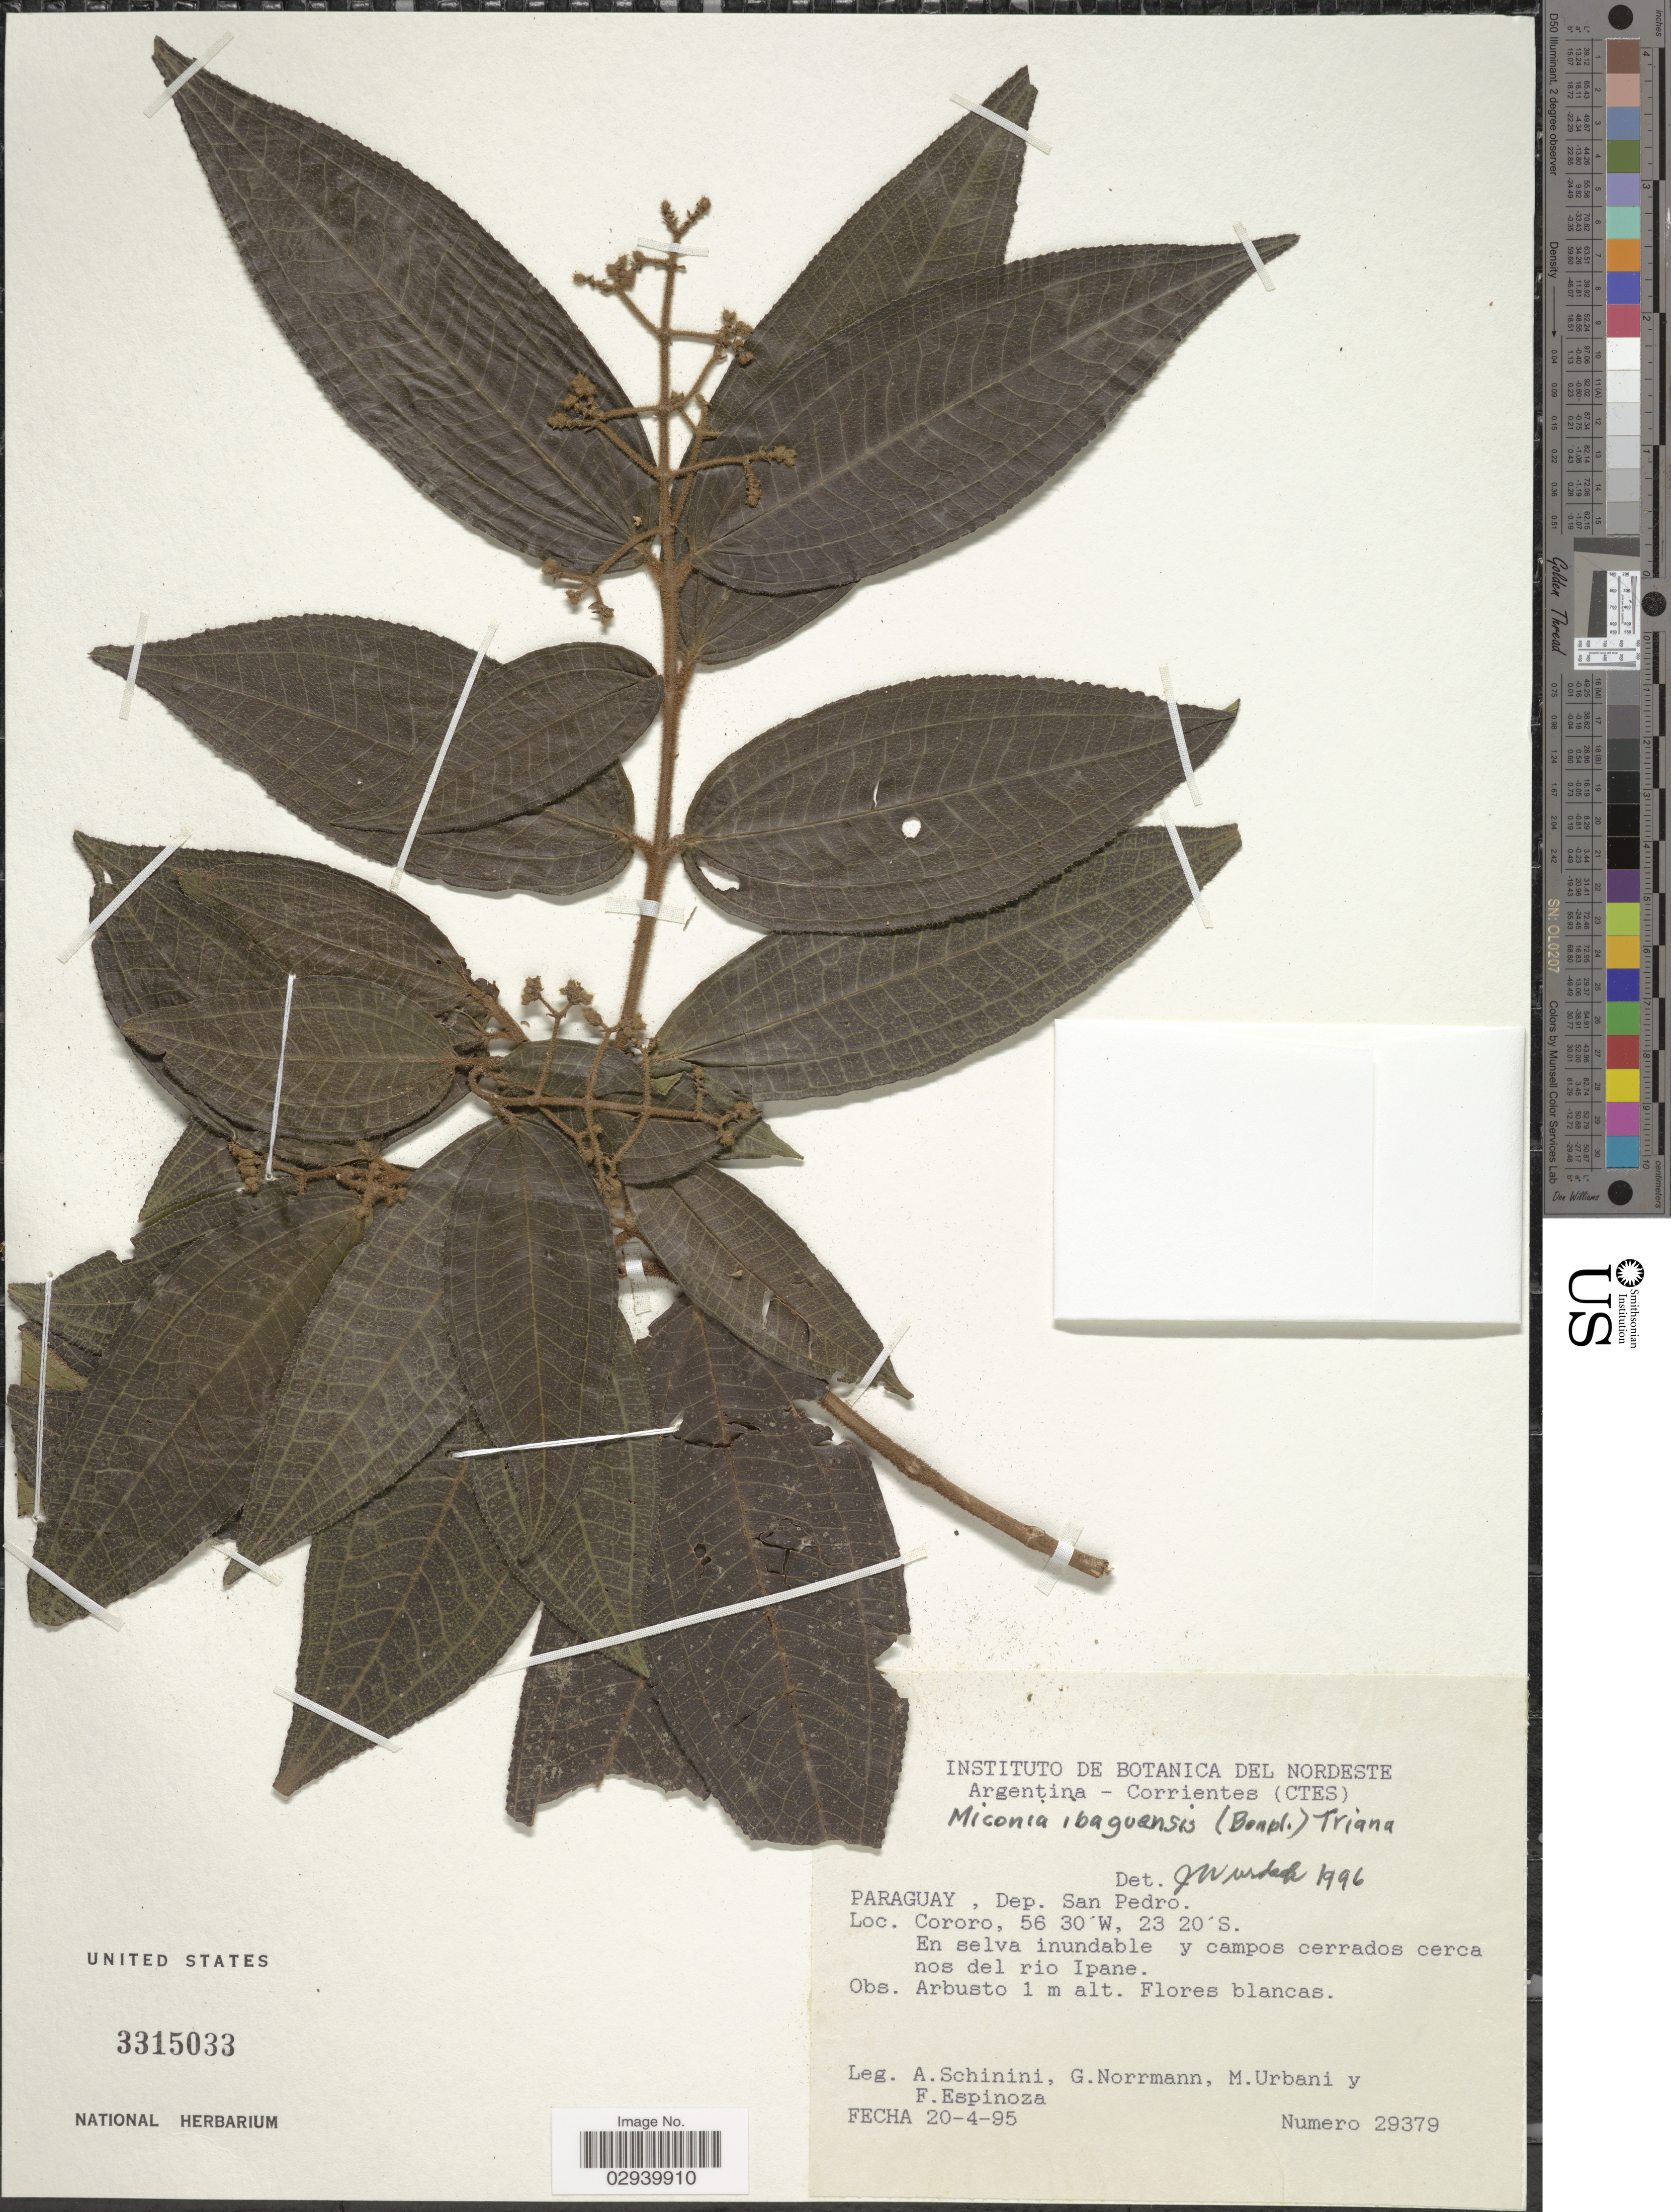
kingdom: Plantae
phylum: Tracheophyta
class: Magnoliopsida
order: Myrtales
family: Melastomataceae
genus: Miconia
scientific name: Miconia ibaguensis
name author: (Bonpl.) Triana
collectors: A. Schinini, G. Norrmann, M. Urbani & F. Espinoza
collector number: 29379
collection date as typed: Transcribed d/m/y: 20/4/95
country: Paraguay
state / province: San Pedro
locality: Dep. San Pedro. Coroco. En selva inundable y campos cerrados cerca nos del rio Ipane.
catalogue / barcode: US 3315033